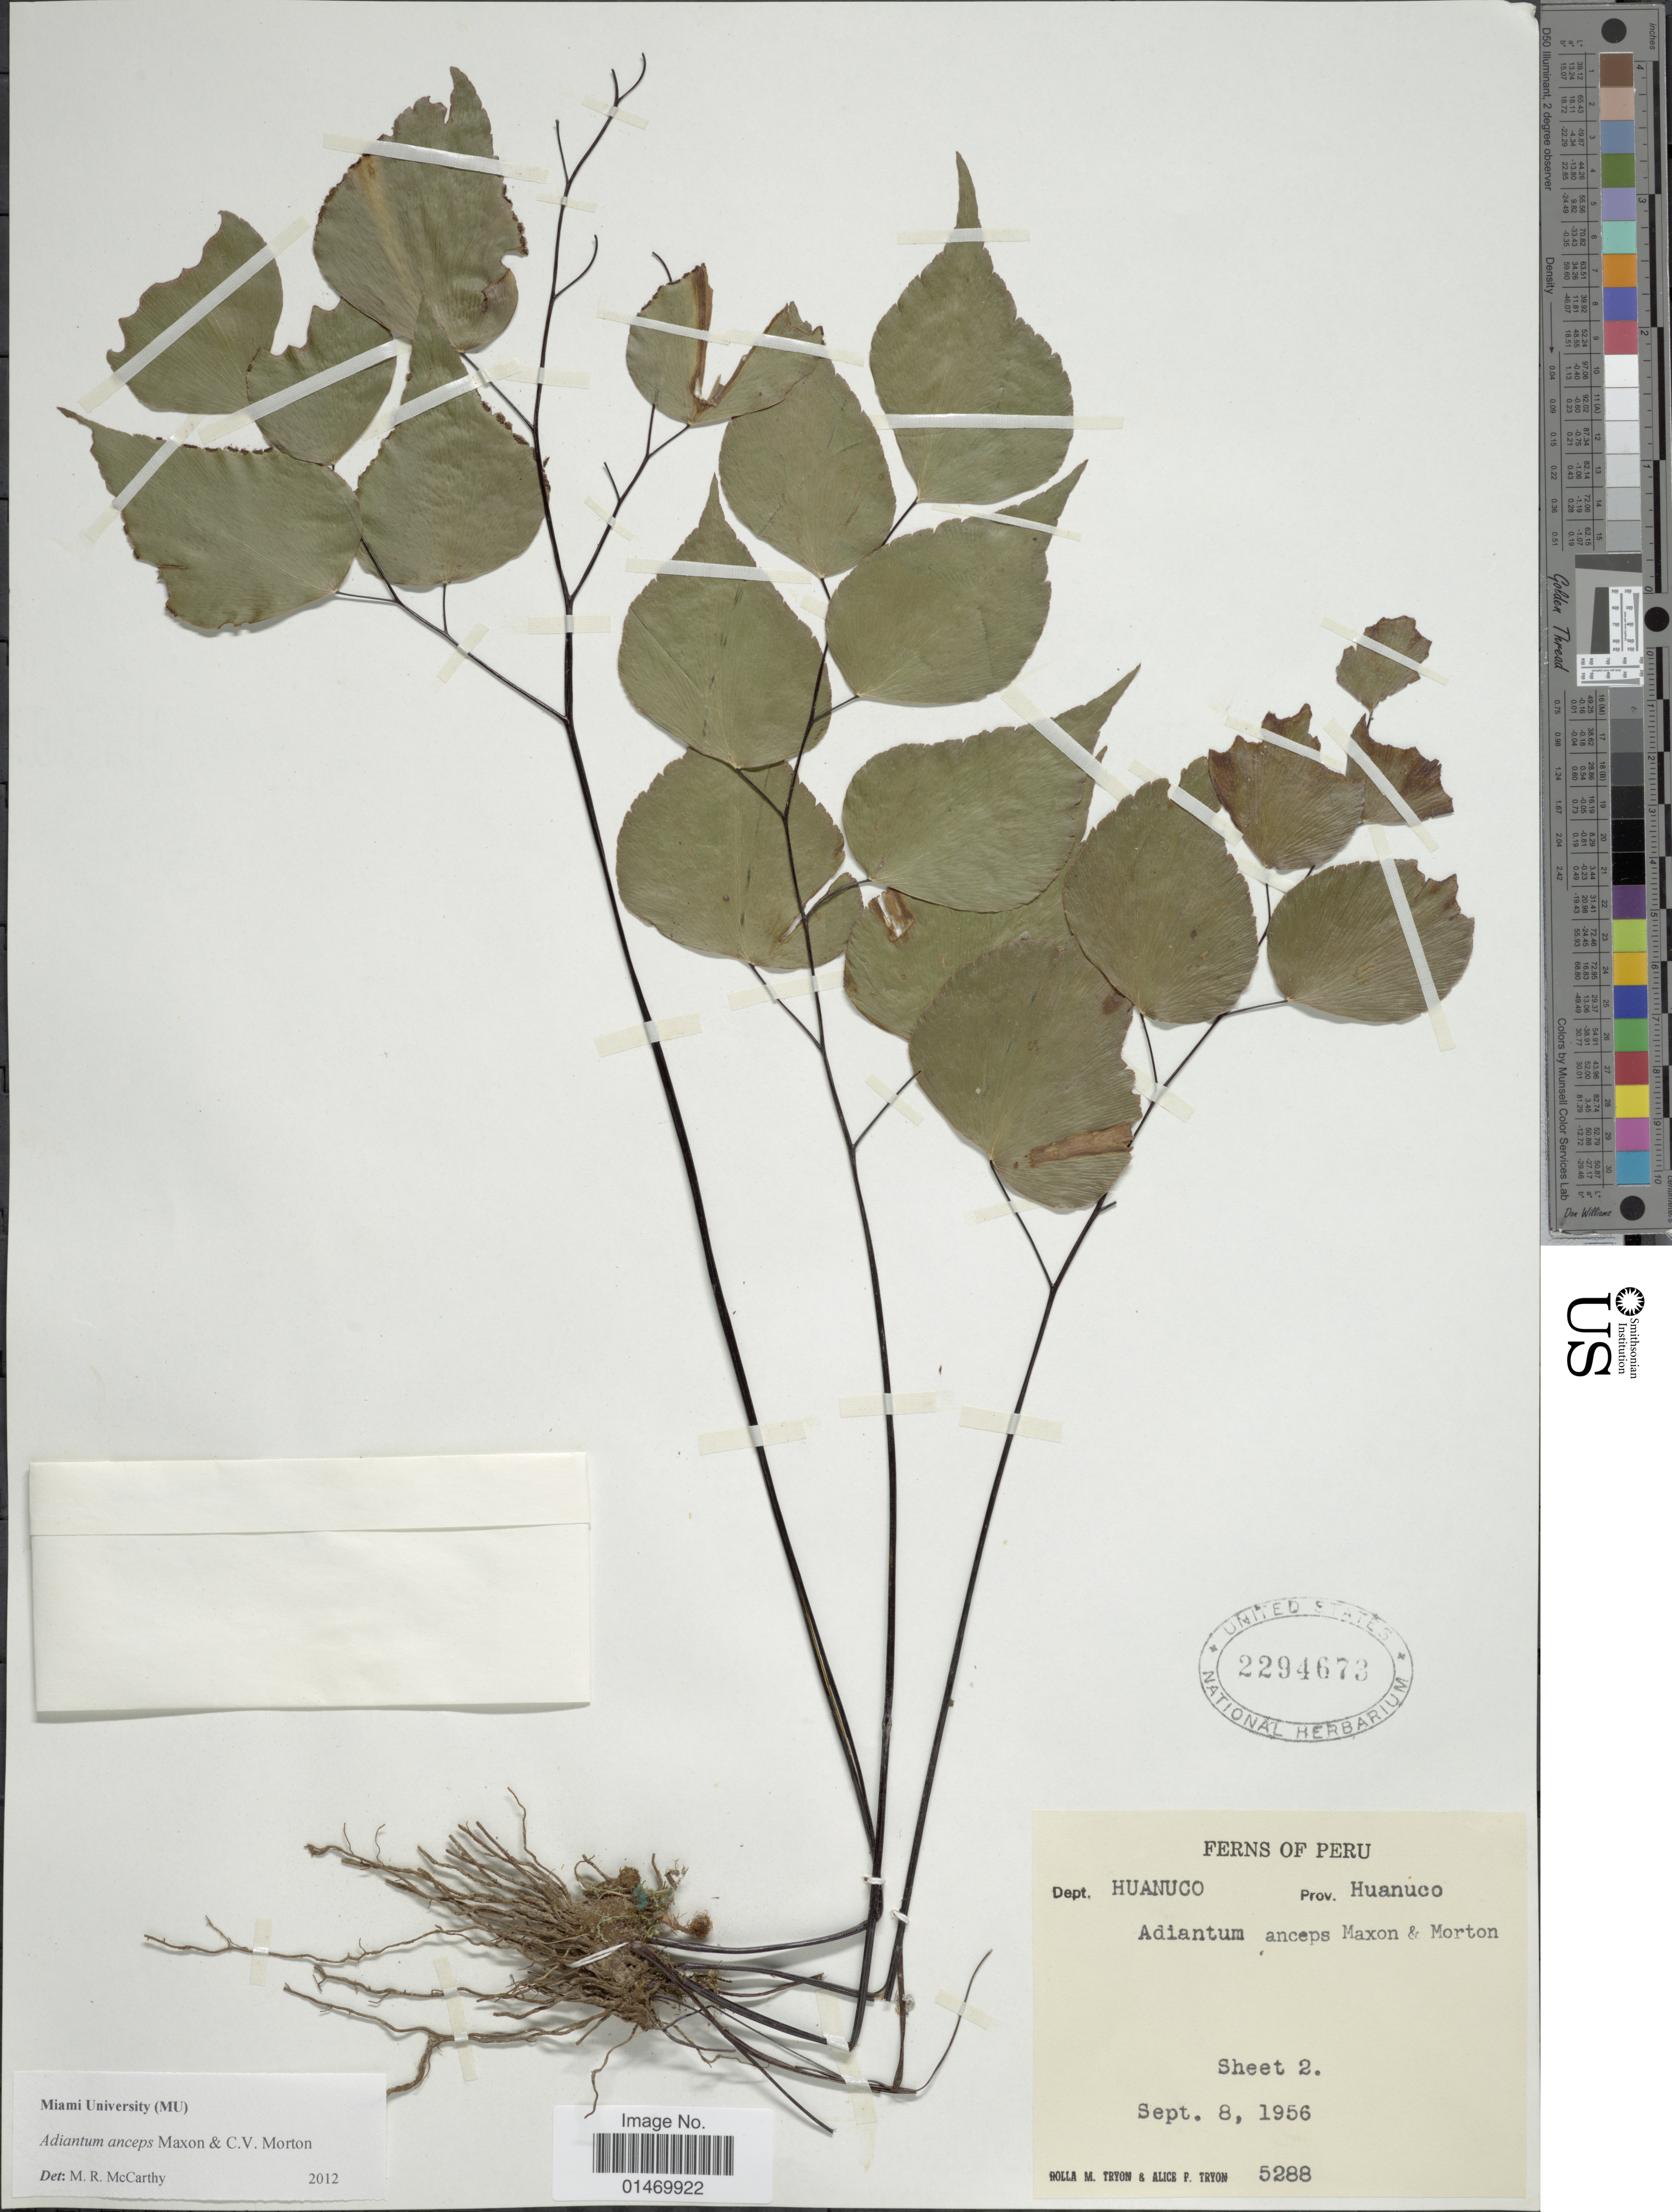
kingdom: Plantae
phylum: Tracheophyta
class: Polypodiopsida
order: Polypodiales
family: Pteridaceae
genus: Adiantum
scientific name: Adiantum anceps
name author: Maxon & C.V. Morton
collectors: R. M. Tryon & A. F. Tryon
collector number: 5288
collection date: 1956-09-08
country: Peru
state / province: Huánuco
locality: Peru, Prov. Huanuco.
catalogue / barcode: US 2294673